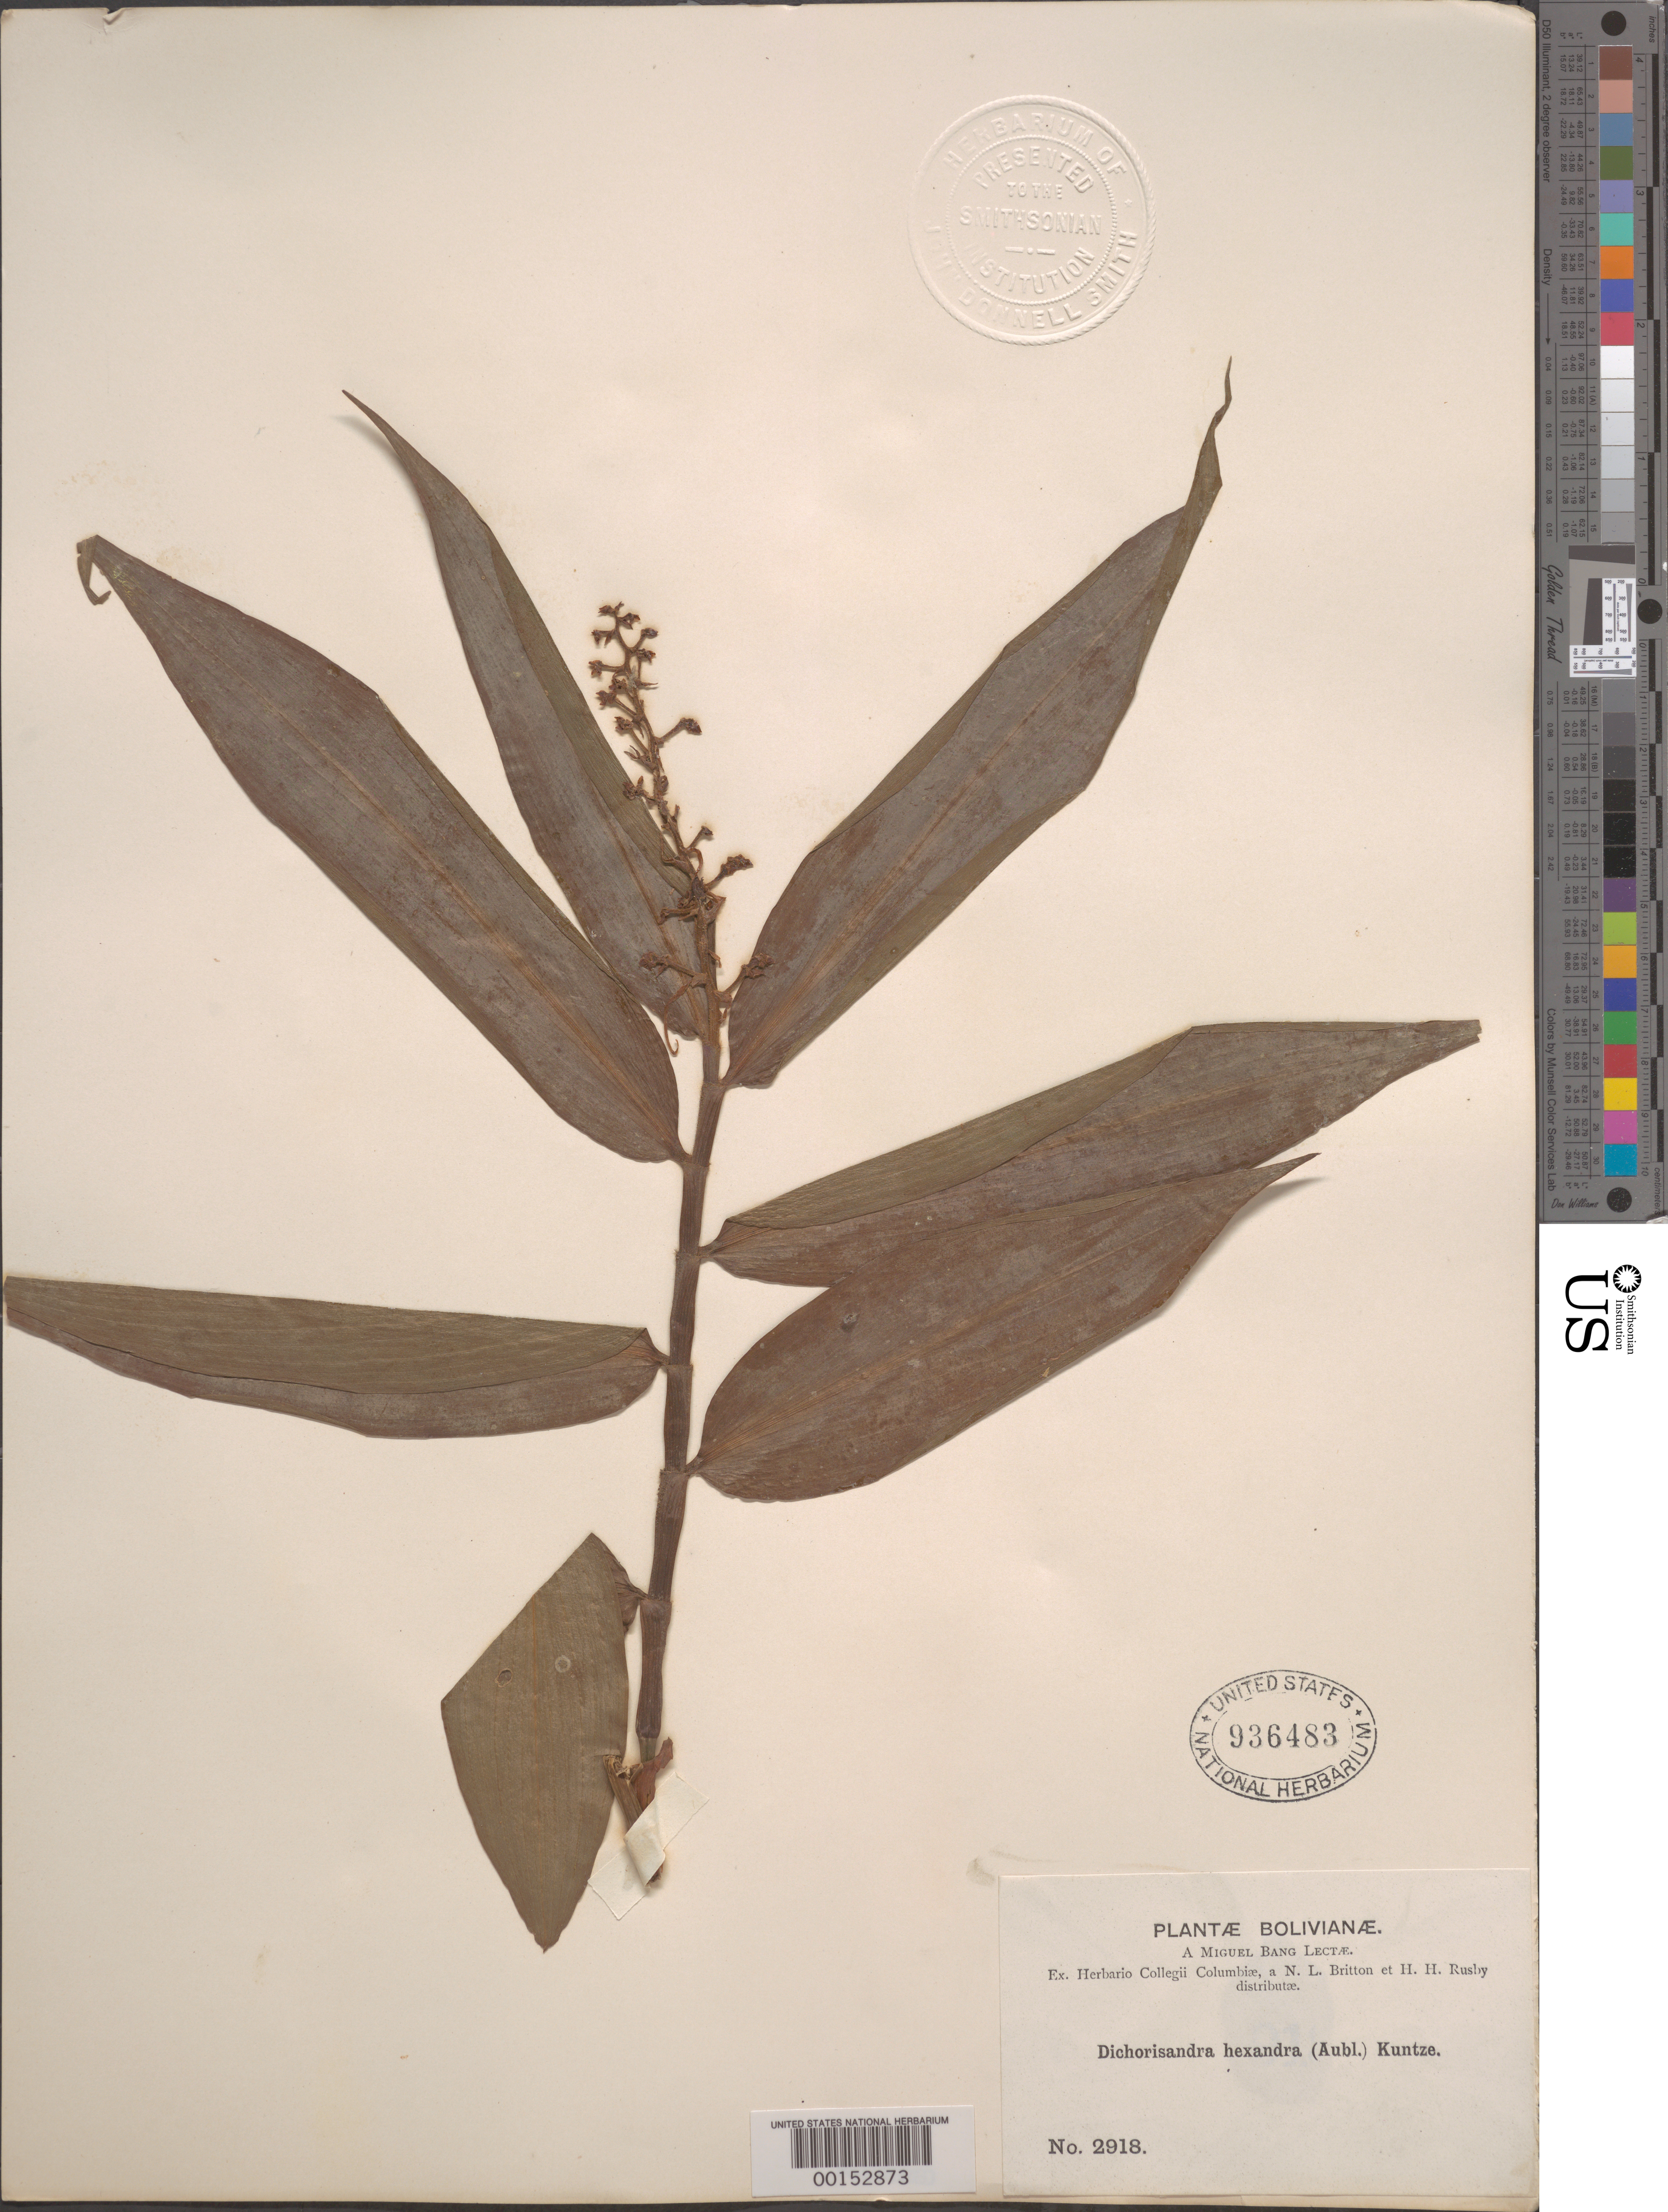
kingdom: Plantae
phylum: Tracheophyta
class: Liliopsida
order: Commelinales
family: Commelinaceae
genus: Dichorisandra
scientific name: Dichorisandra sp.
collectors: M. Bang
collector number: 2918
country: Bolivia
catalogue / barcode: US 936483